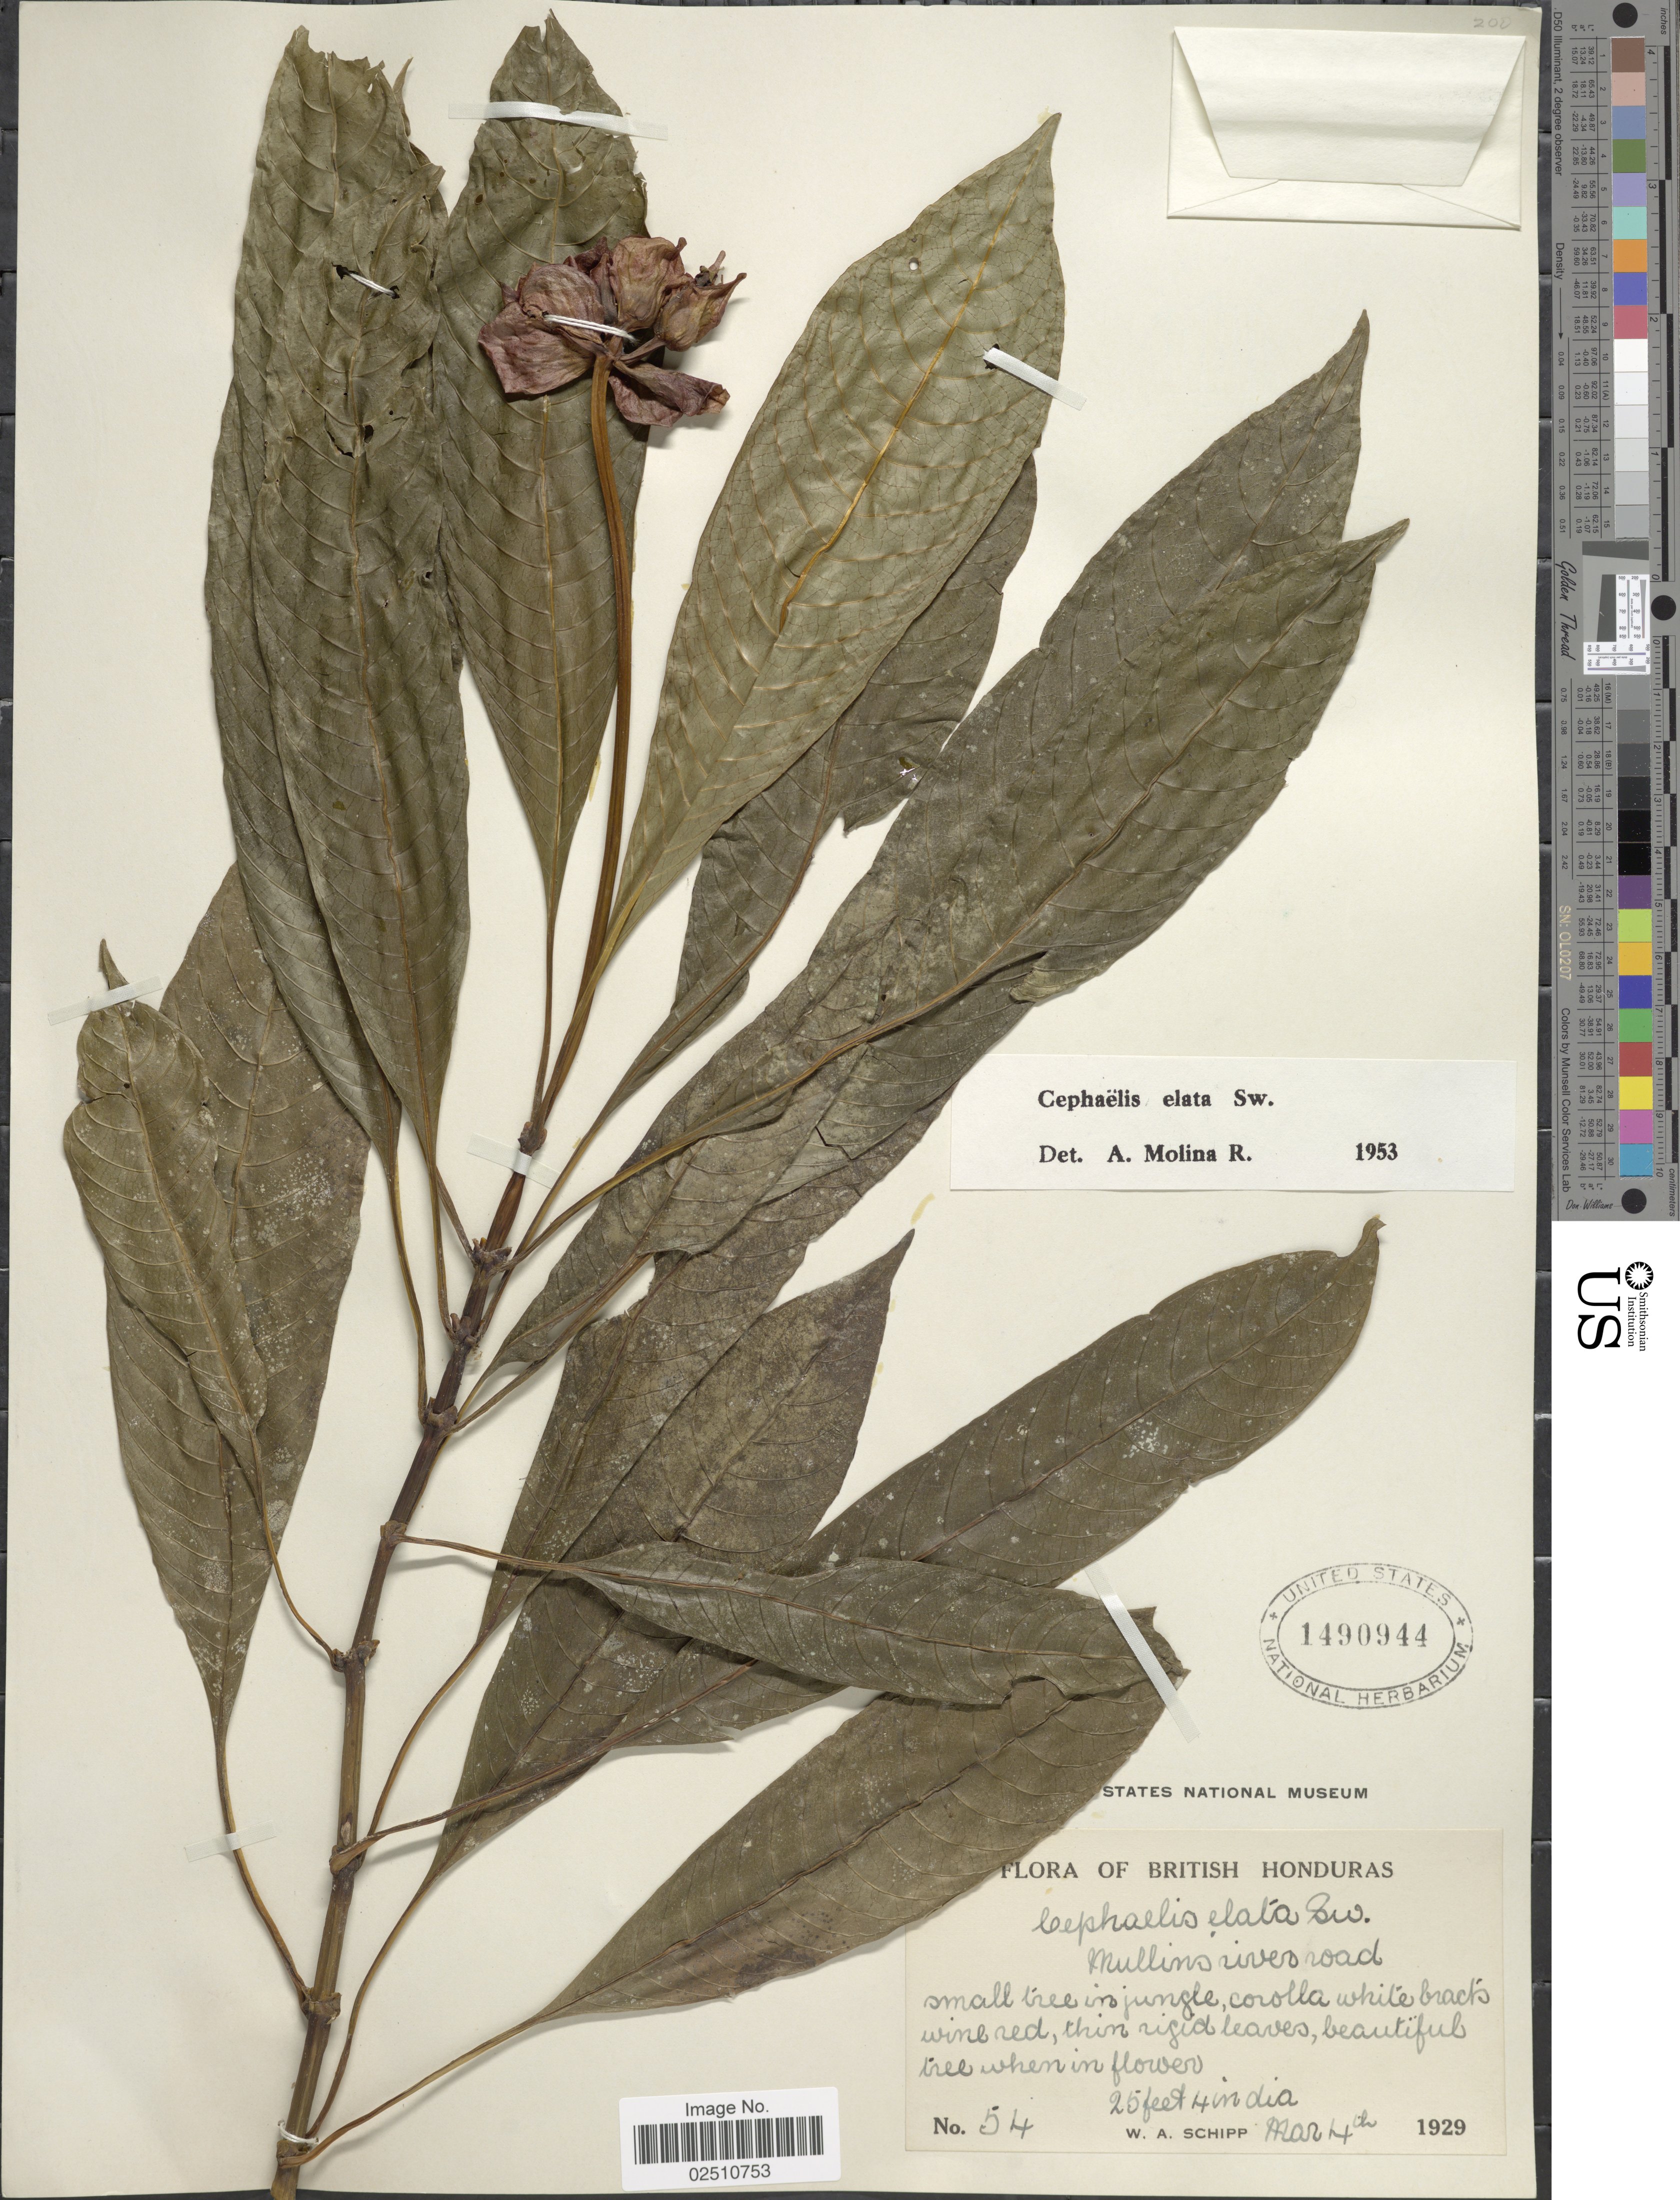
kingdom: Plantae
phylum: Tracheophyta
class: Magnoliopsida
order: Gentianales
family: Rubiaceae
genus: Psychotria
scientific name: Psychotria elata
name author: (Sw.) Hammel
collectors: W. Schipp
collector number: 54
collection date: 1929-03-04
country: Belize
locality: British Honduras, Mullins rivers road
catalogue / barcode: US 1490944